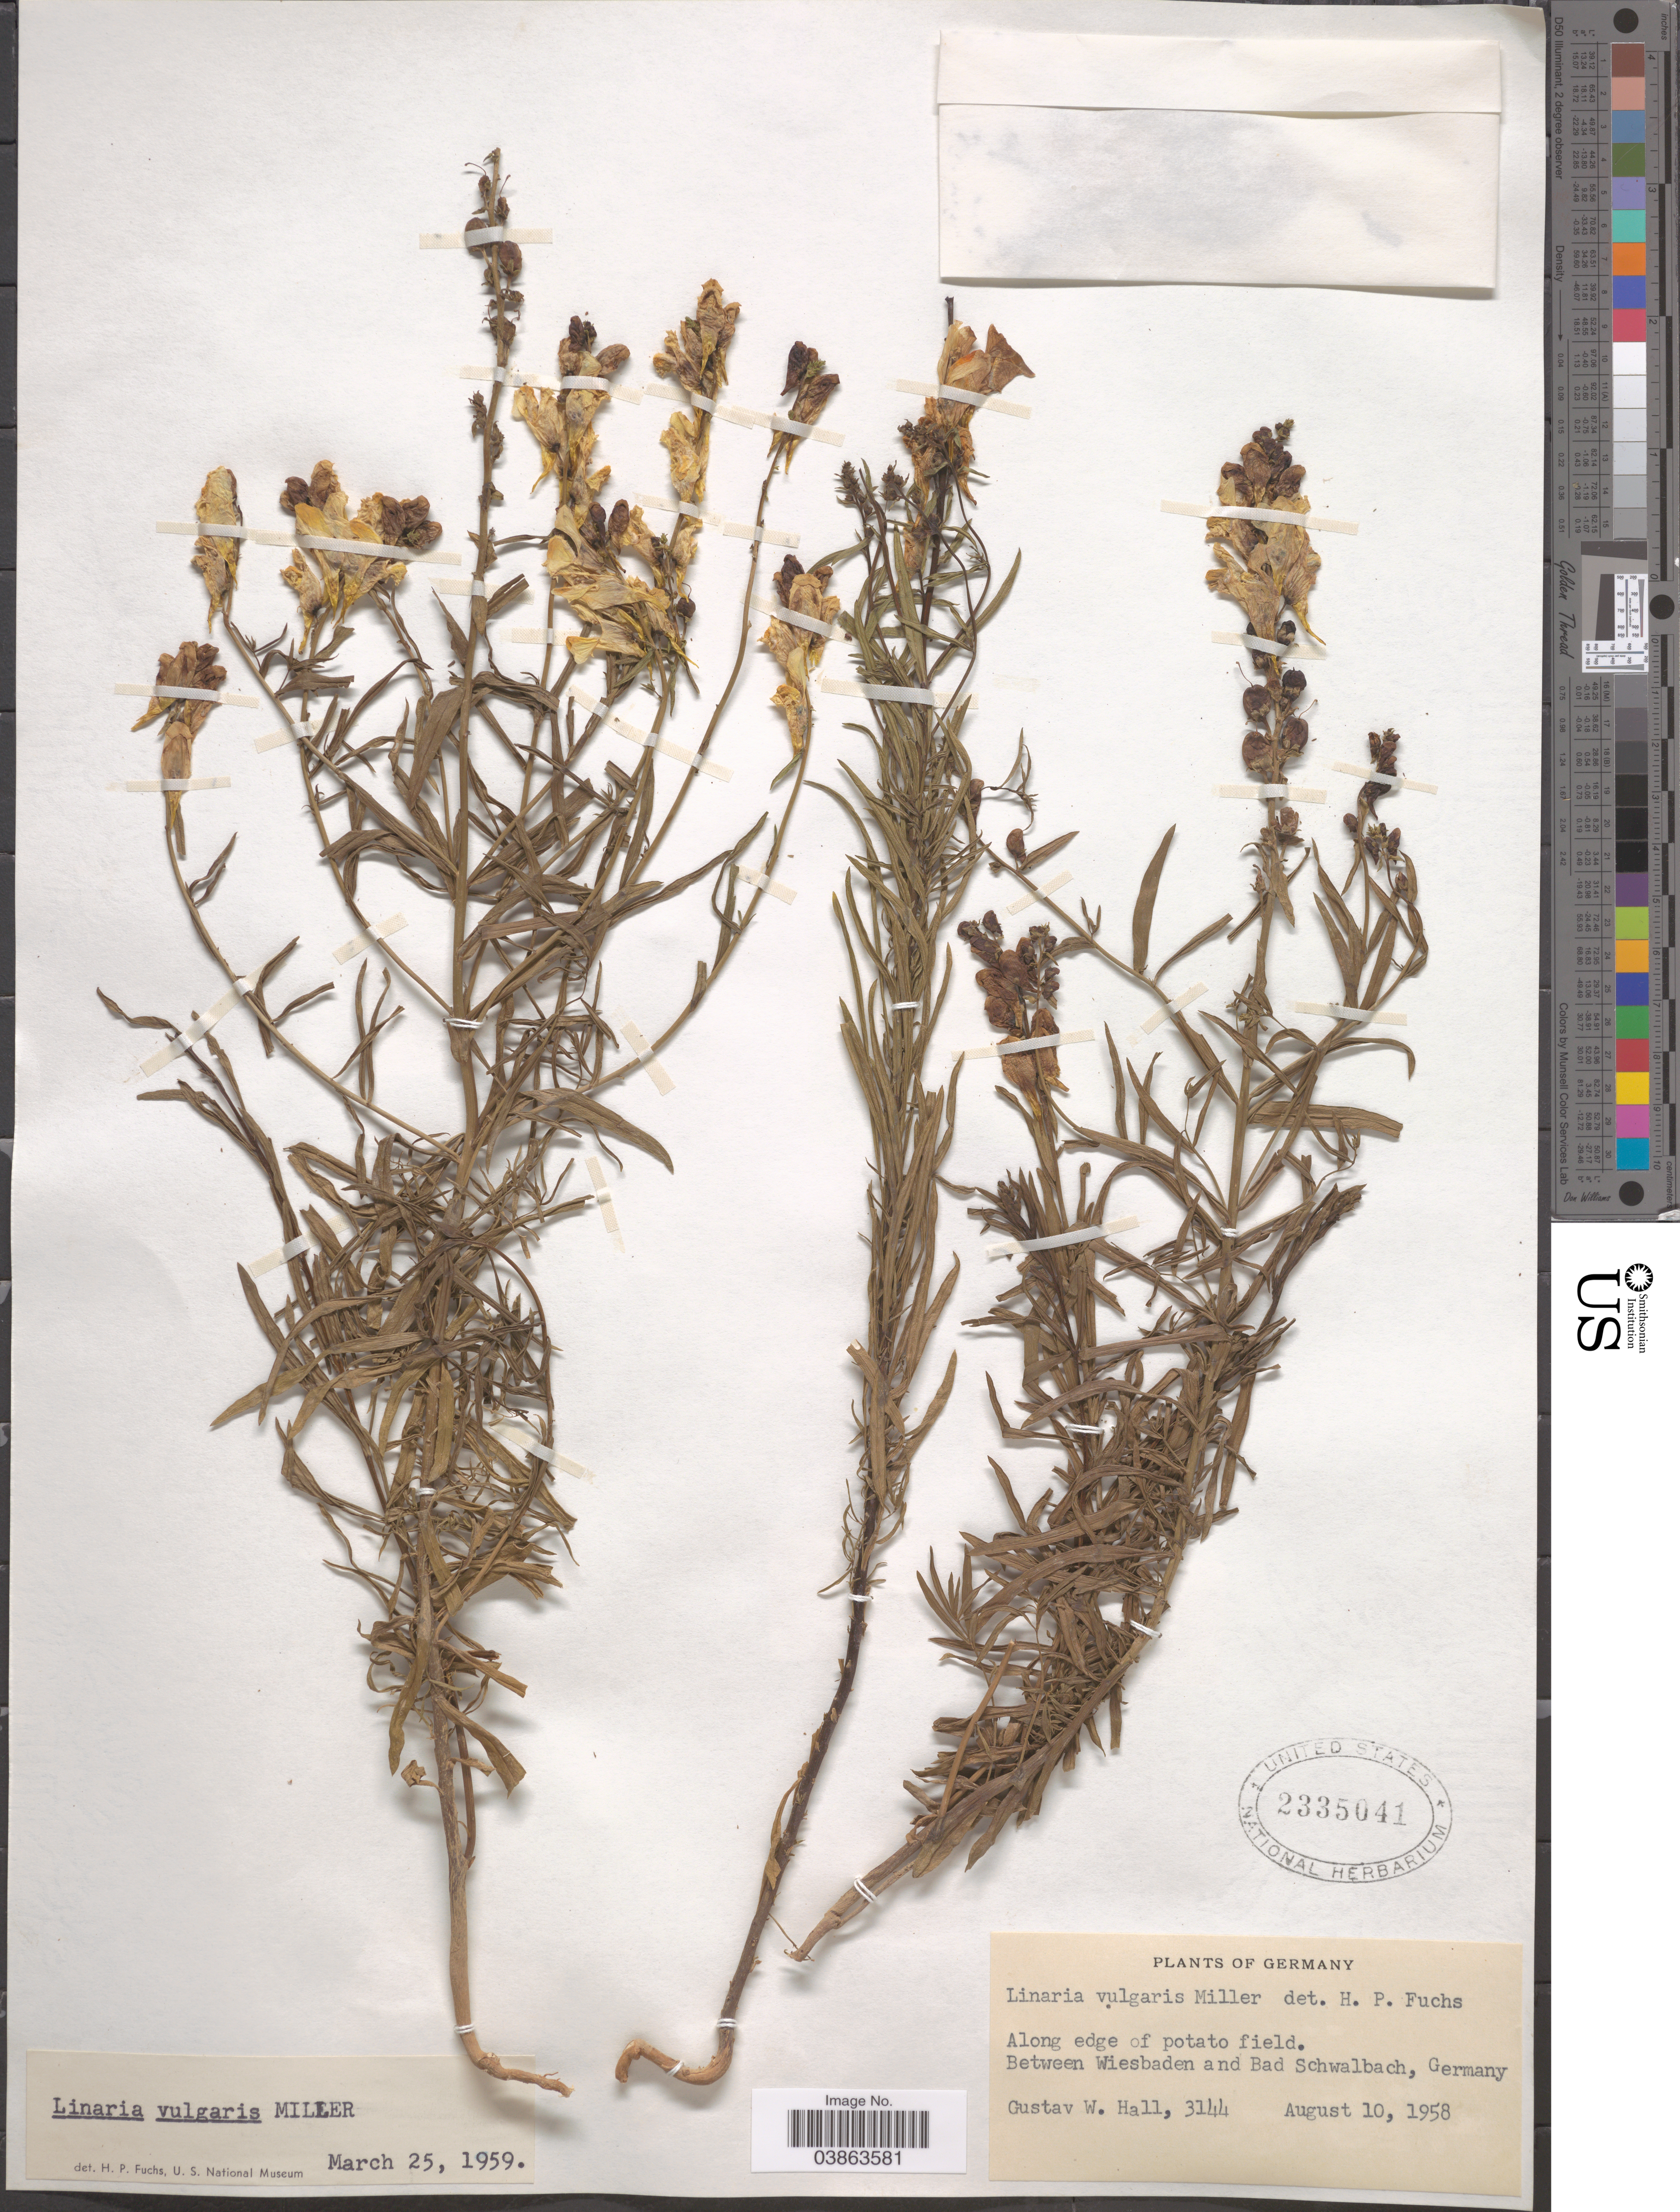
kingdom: Plantae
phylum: Tracheophyta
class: Magnoliopsida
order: Lamiales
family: Plantaginaceae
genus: Linaria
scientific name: Linaria vulgaris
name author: Mill.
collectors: G. Hall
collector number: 3144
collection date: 1958-08-10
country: Germany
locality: Along edge of potato field. Between Wiesbaden and Bad Schwalbach.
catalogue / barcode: US 2335041